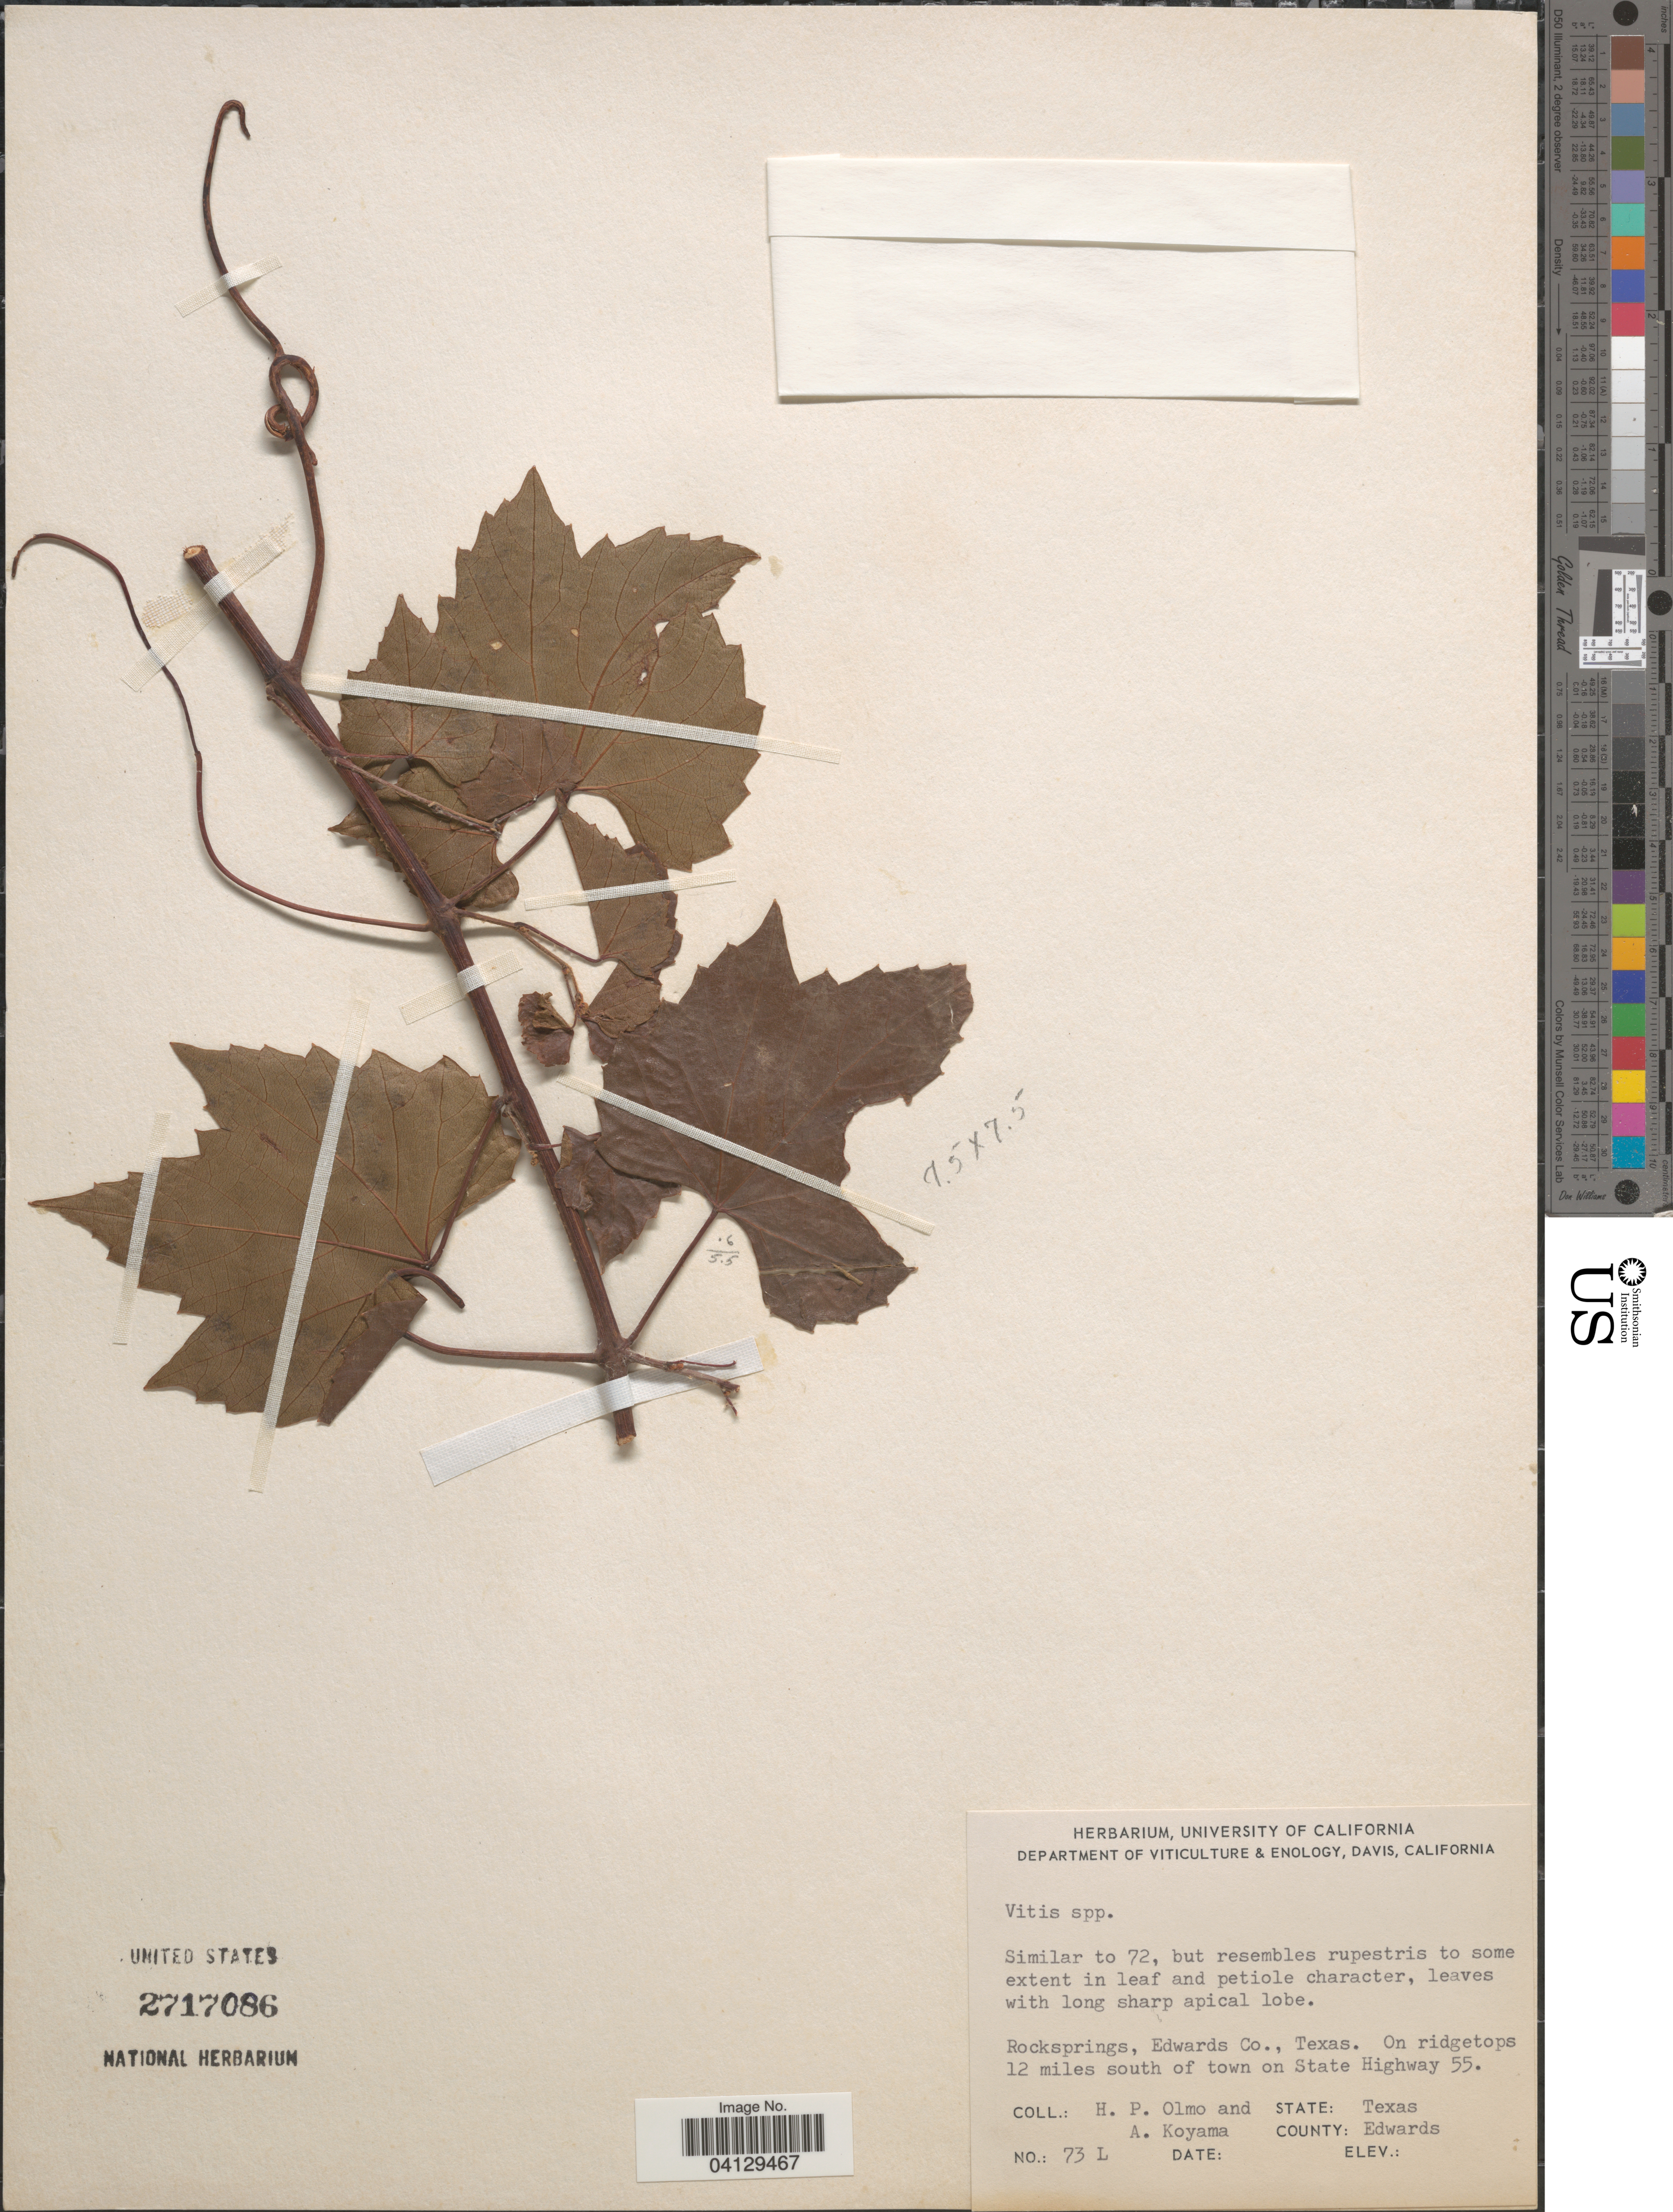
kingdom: Plantae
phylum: Tracheophyta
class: Magnoliopsida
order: Vitales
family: Vitaceae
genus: Vitis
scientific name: Vitis sp.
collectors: H. Olmo & A. Koyama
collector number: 73L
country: United States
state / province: Texas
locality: Rocksprings, Edwards Co. On ridgetops, 12 miles south of town on State Highway 55.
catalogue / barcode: US 2717086